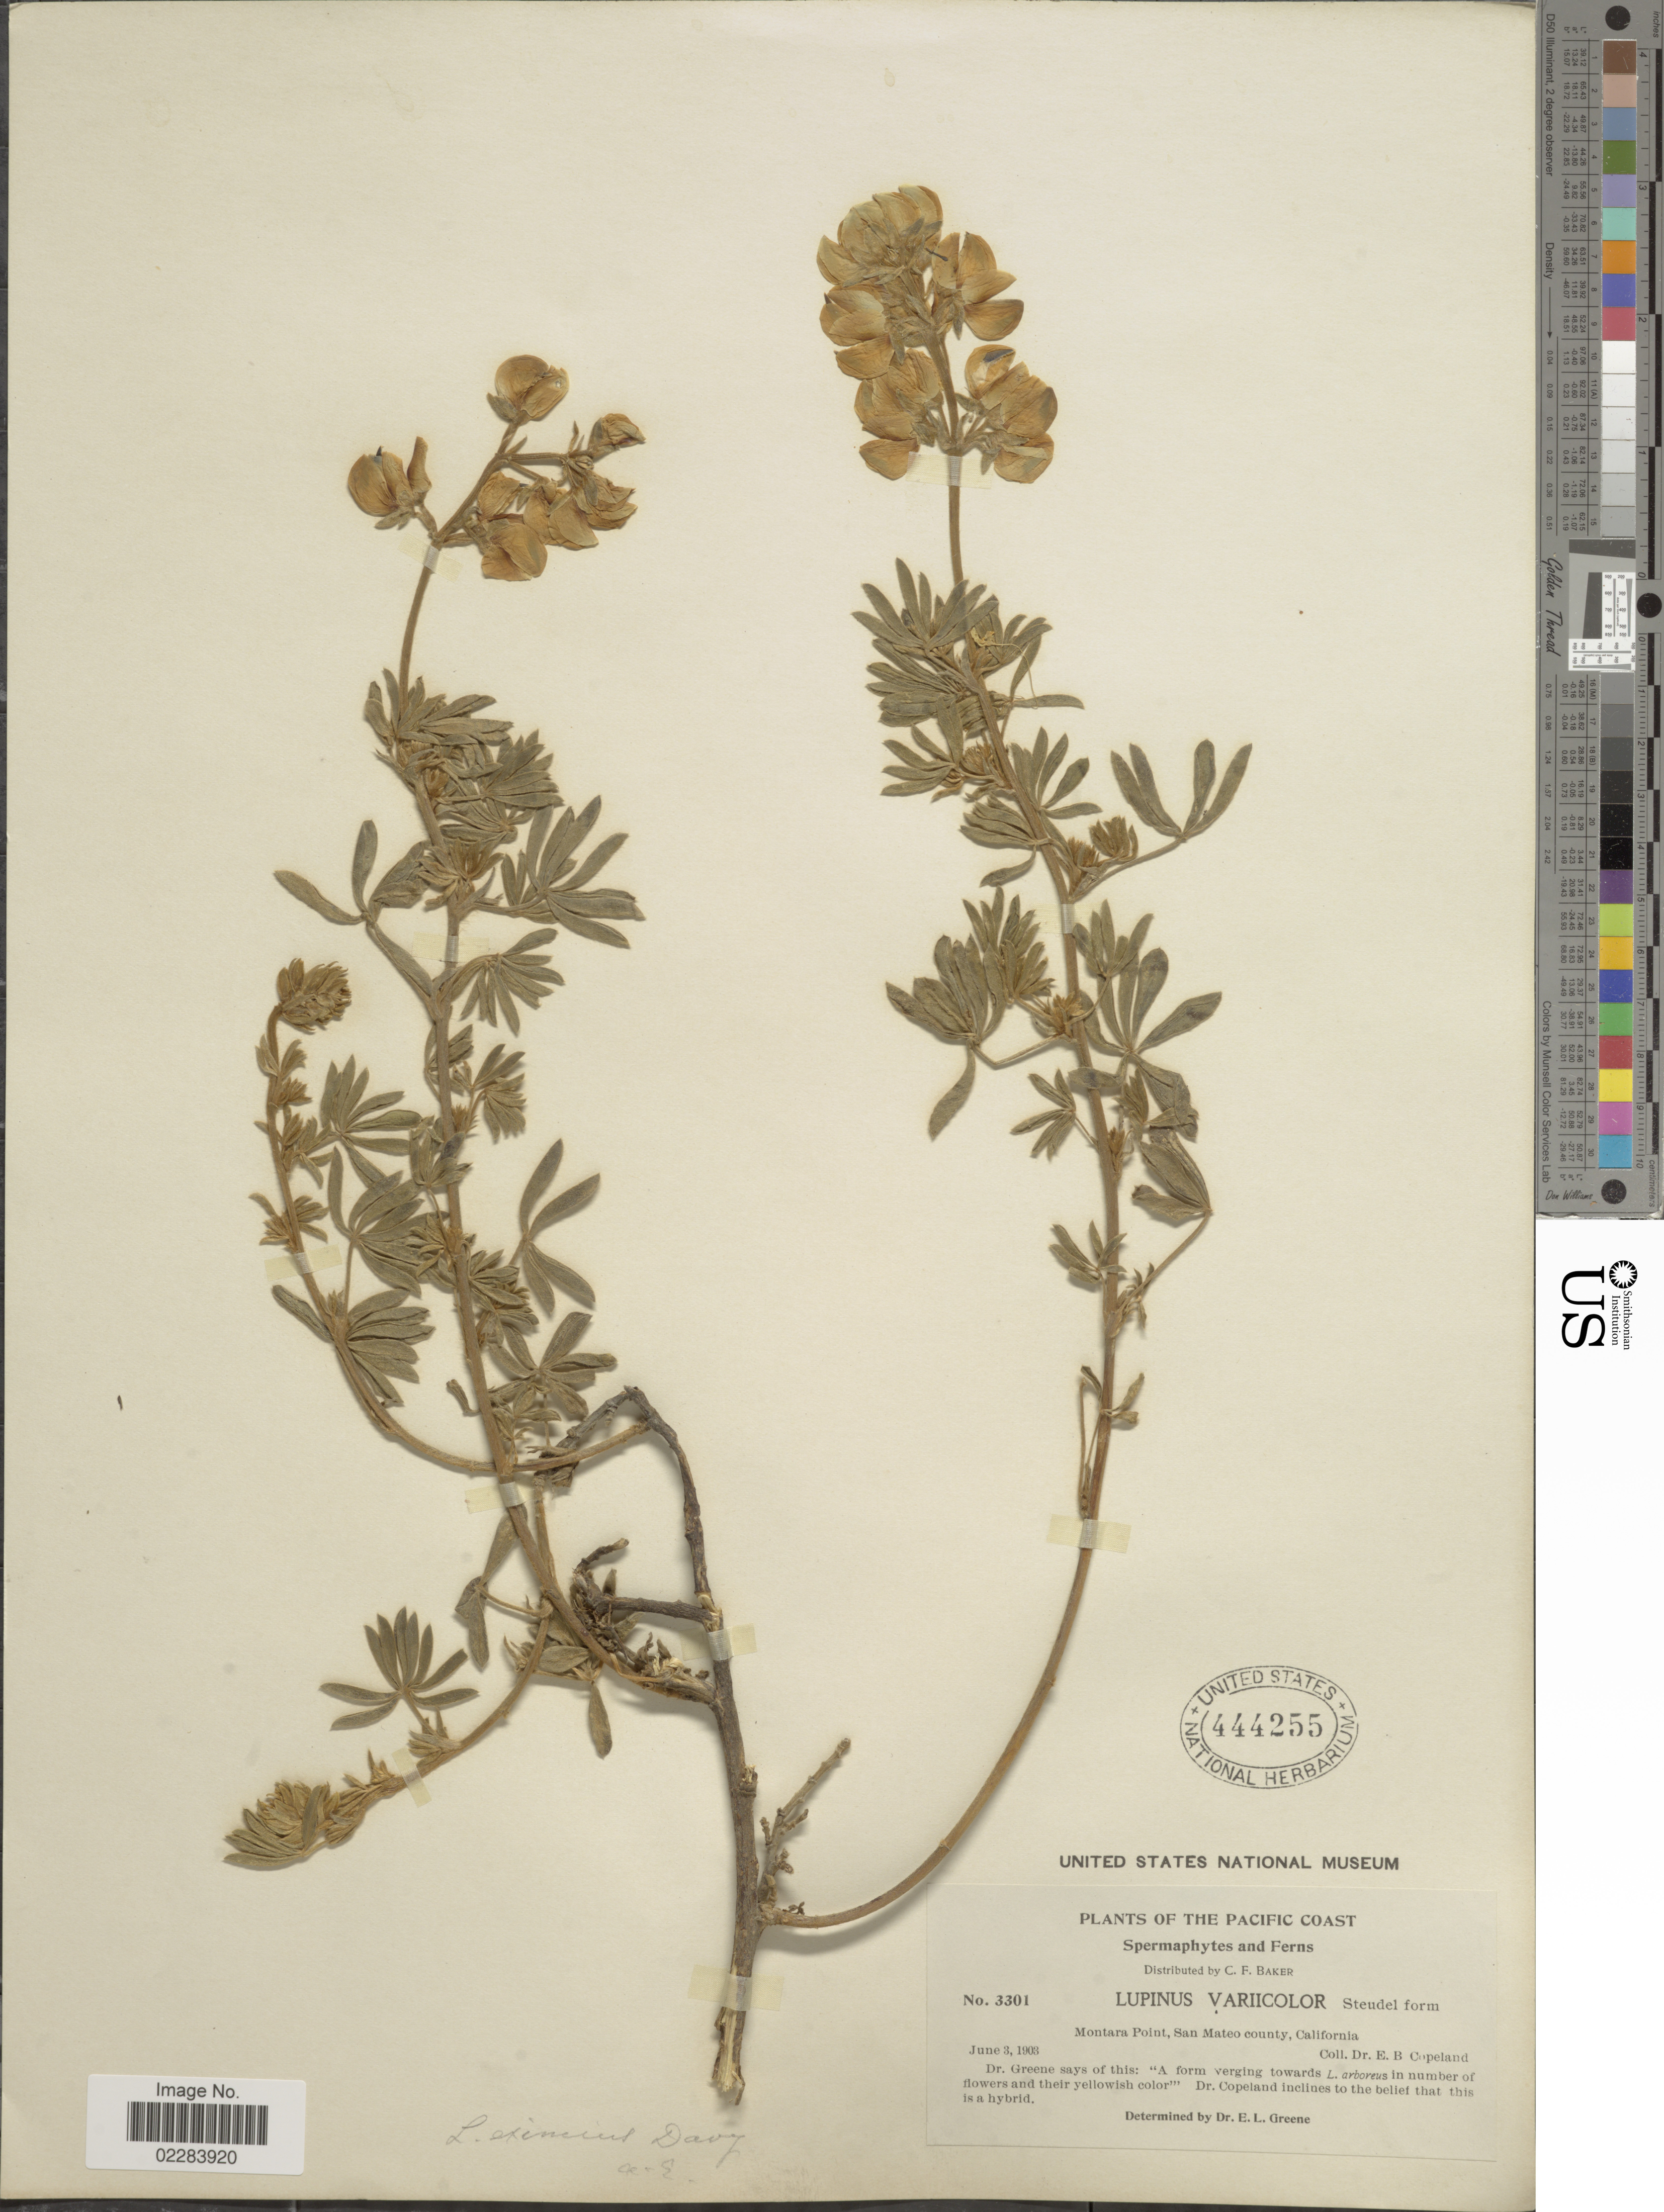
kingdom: Plantae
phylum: Tracheophyta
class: Magnoliopsida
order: Fabales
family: Fabaceae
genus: Lupinus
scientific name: Lupinus arboreus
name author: Sims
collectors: E. B. Copeland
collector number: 3301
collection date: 1903-06-03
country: United States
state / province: California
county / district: San Mateo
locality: Pacific Coast. Montara Point, San Mateo county.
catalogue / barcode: US 444255